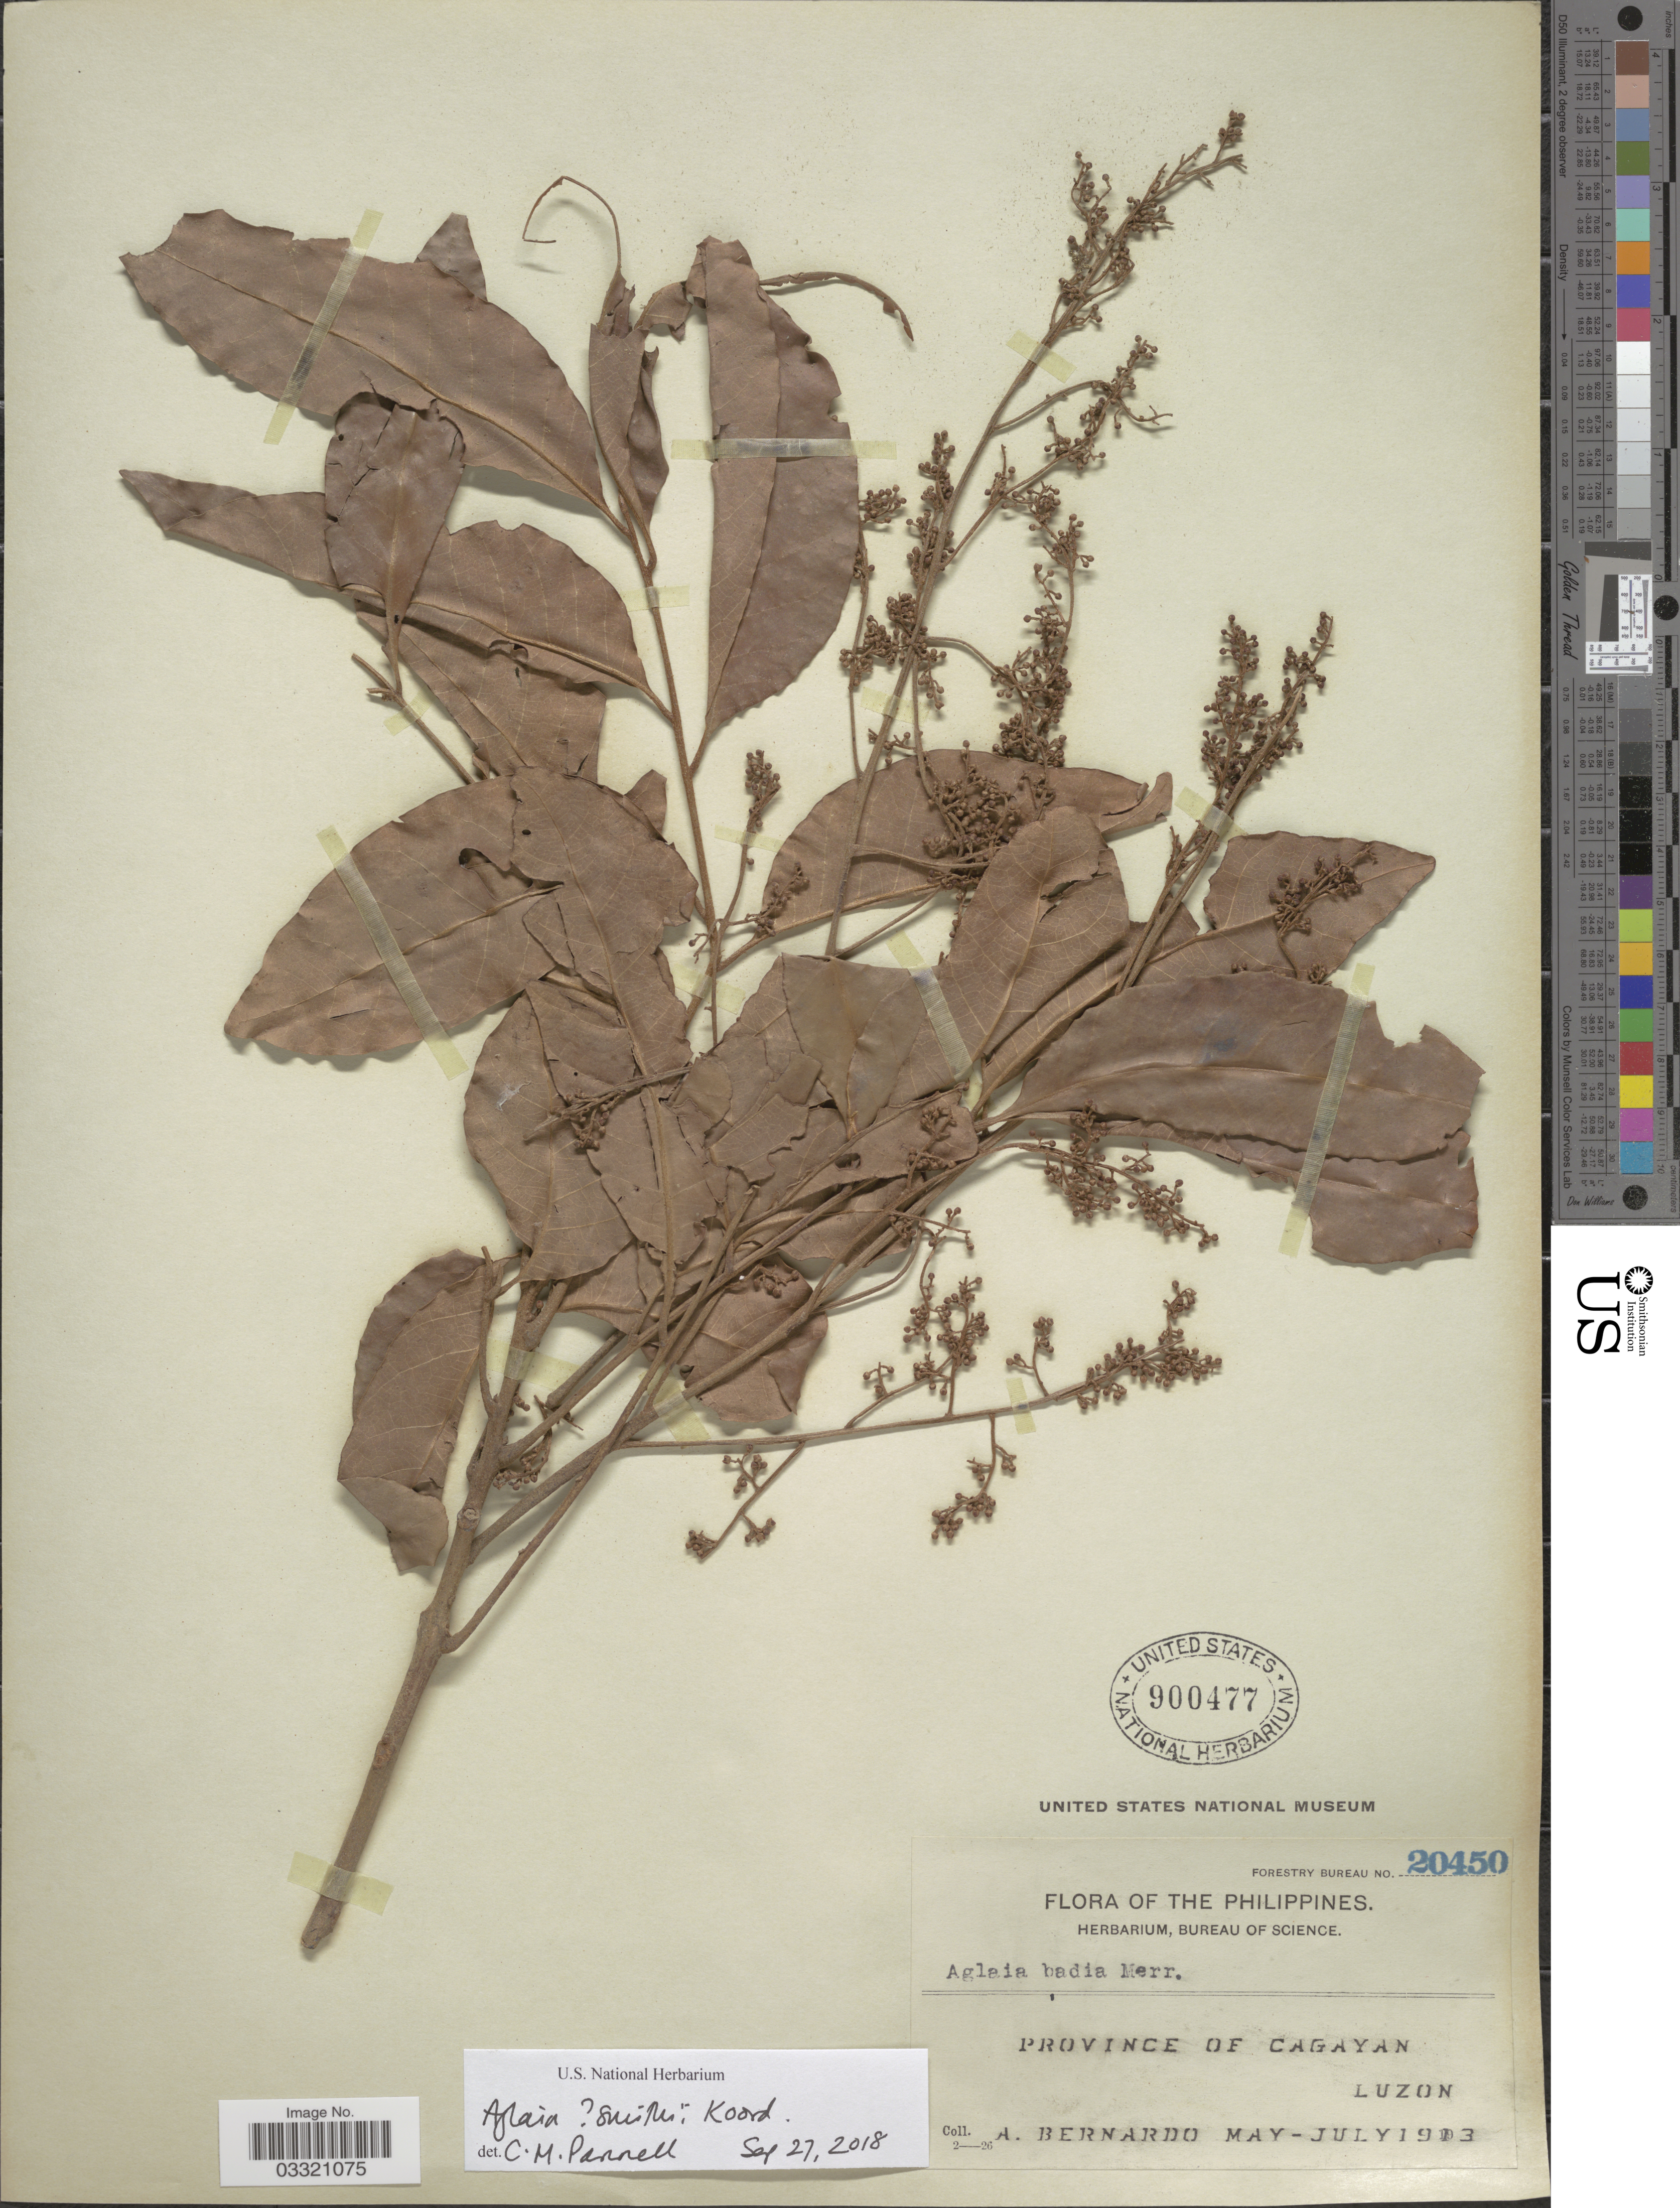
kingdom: Plantae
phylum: Tracheophyta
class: Magnoliopsida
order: Sapindales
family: Meliaceae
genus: Aglaia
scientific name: Aglaia smithii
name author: Koord.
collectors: A. Bernardo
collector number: Forestry Bureau 20450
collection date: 1913-05/1913-07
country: Philippines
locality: Province of Cagayan. Luzon.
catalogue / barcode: US 900477